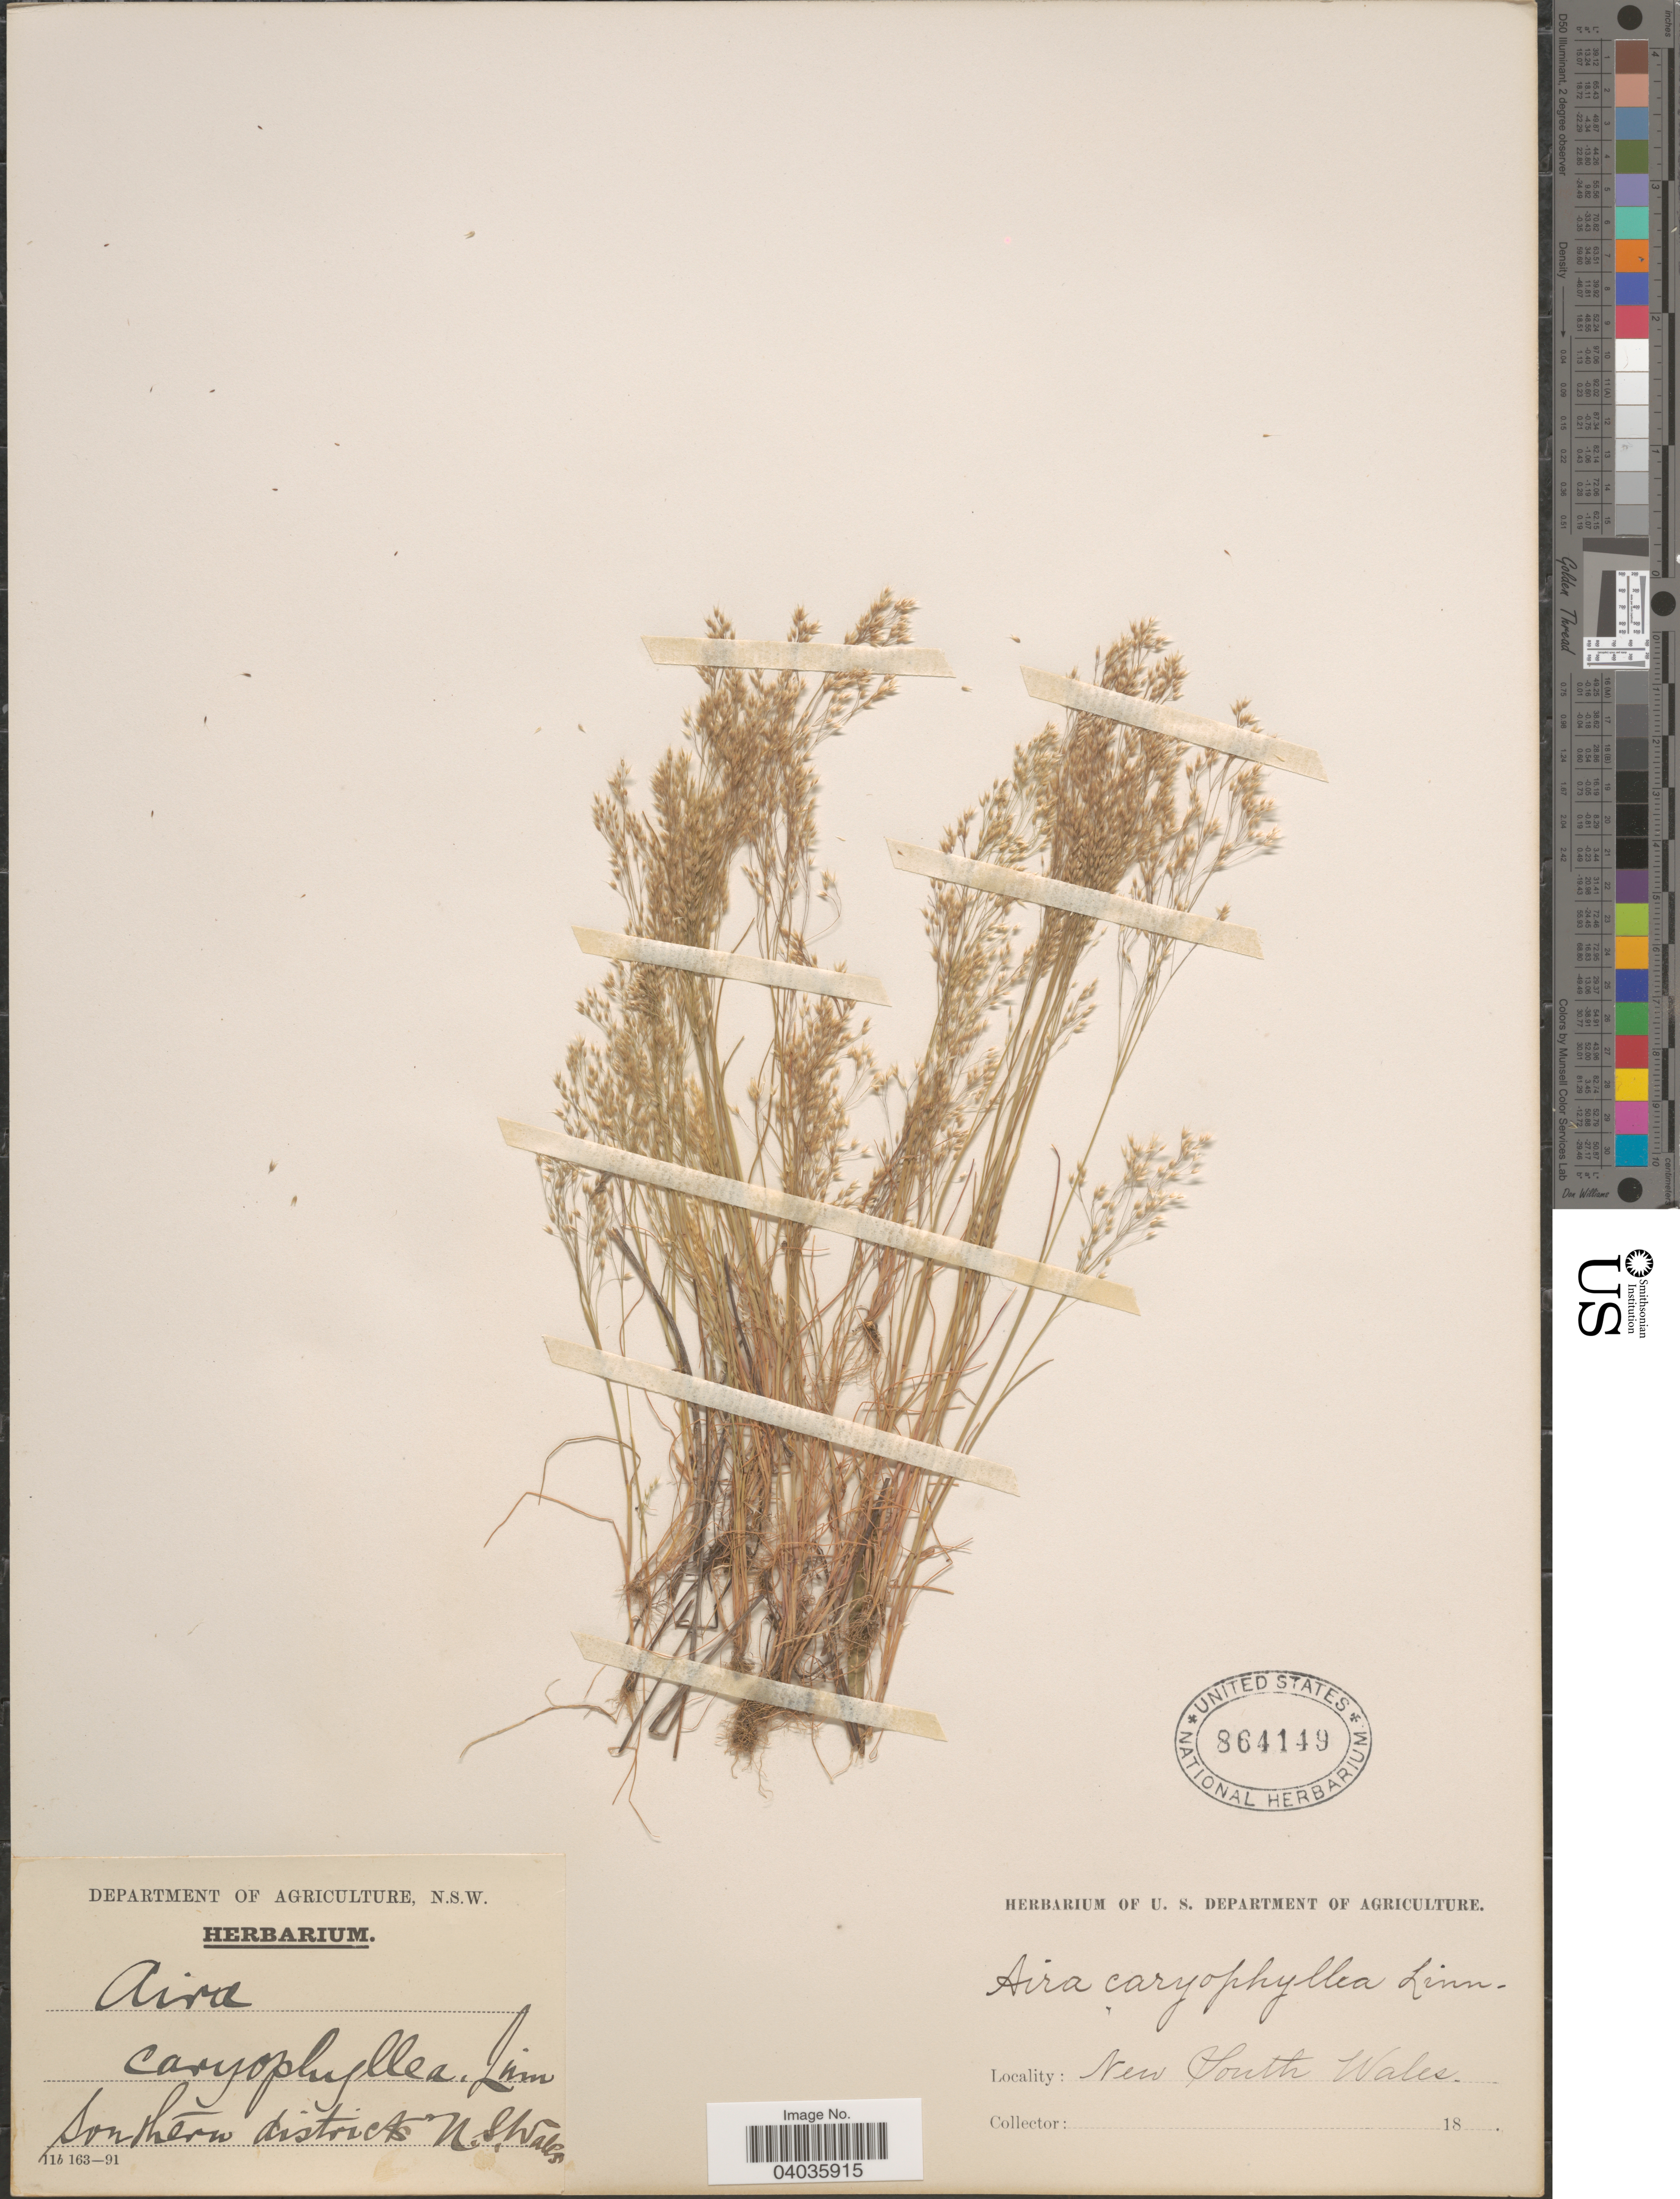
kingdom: Plantae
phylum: Tracheophyta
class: Liliopsida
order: Poales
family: Poaceae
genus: Aira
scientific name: Aira caryophyllea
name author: L.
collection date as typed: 18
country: Australia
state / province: New South Wales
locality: Southern District.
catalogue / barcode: US 864149